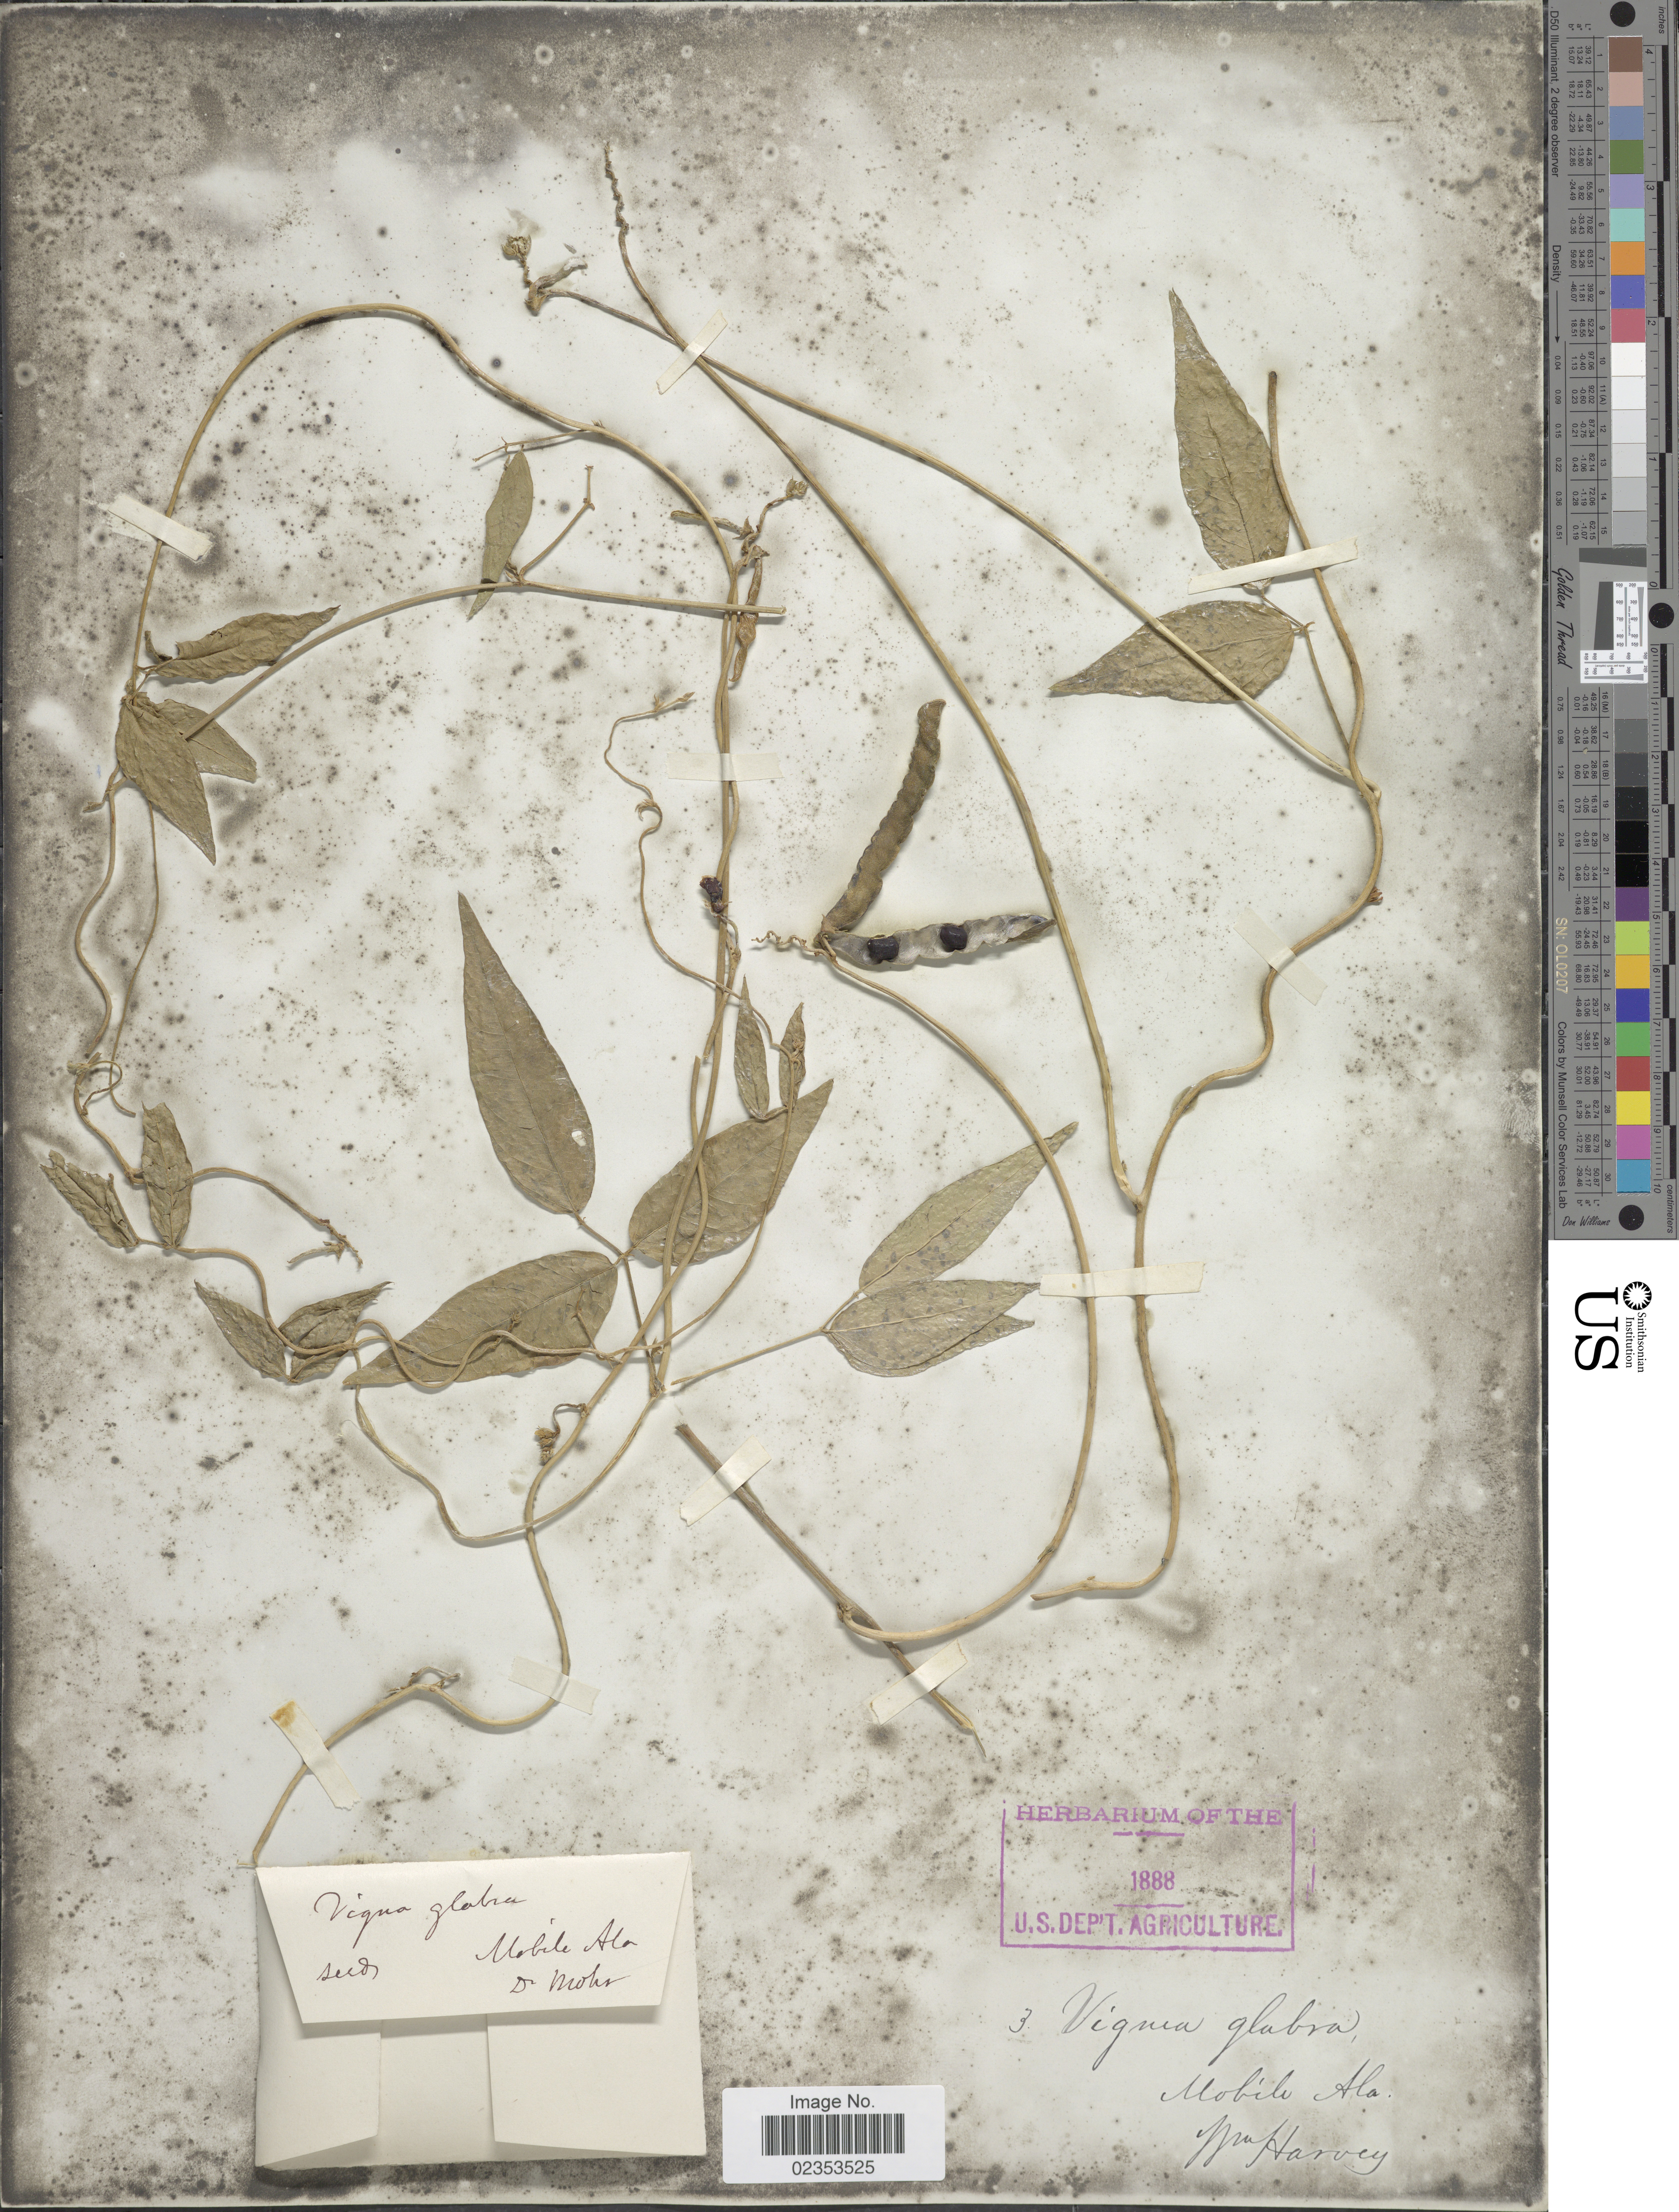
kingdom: Plantae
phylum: Tracheophyta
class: Magnoliopsida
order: Fabales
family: Fabaceae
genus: Vigna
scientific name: Vigna luteola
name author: (Jacq.) Benth.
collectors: W. Harvey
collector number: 3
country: United States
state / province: Alabama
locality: Mobile